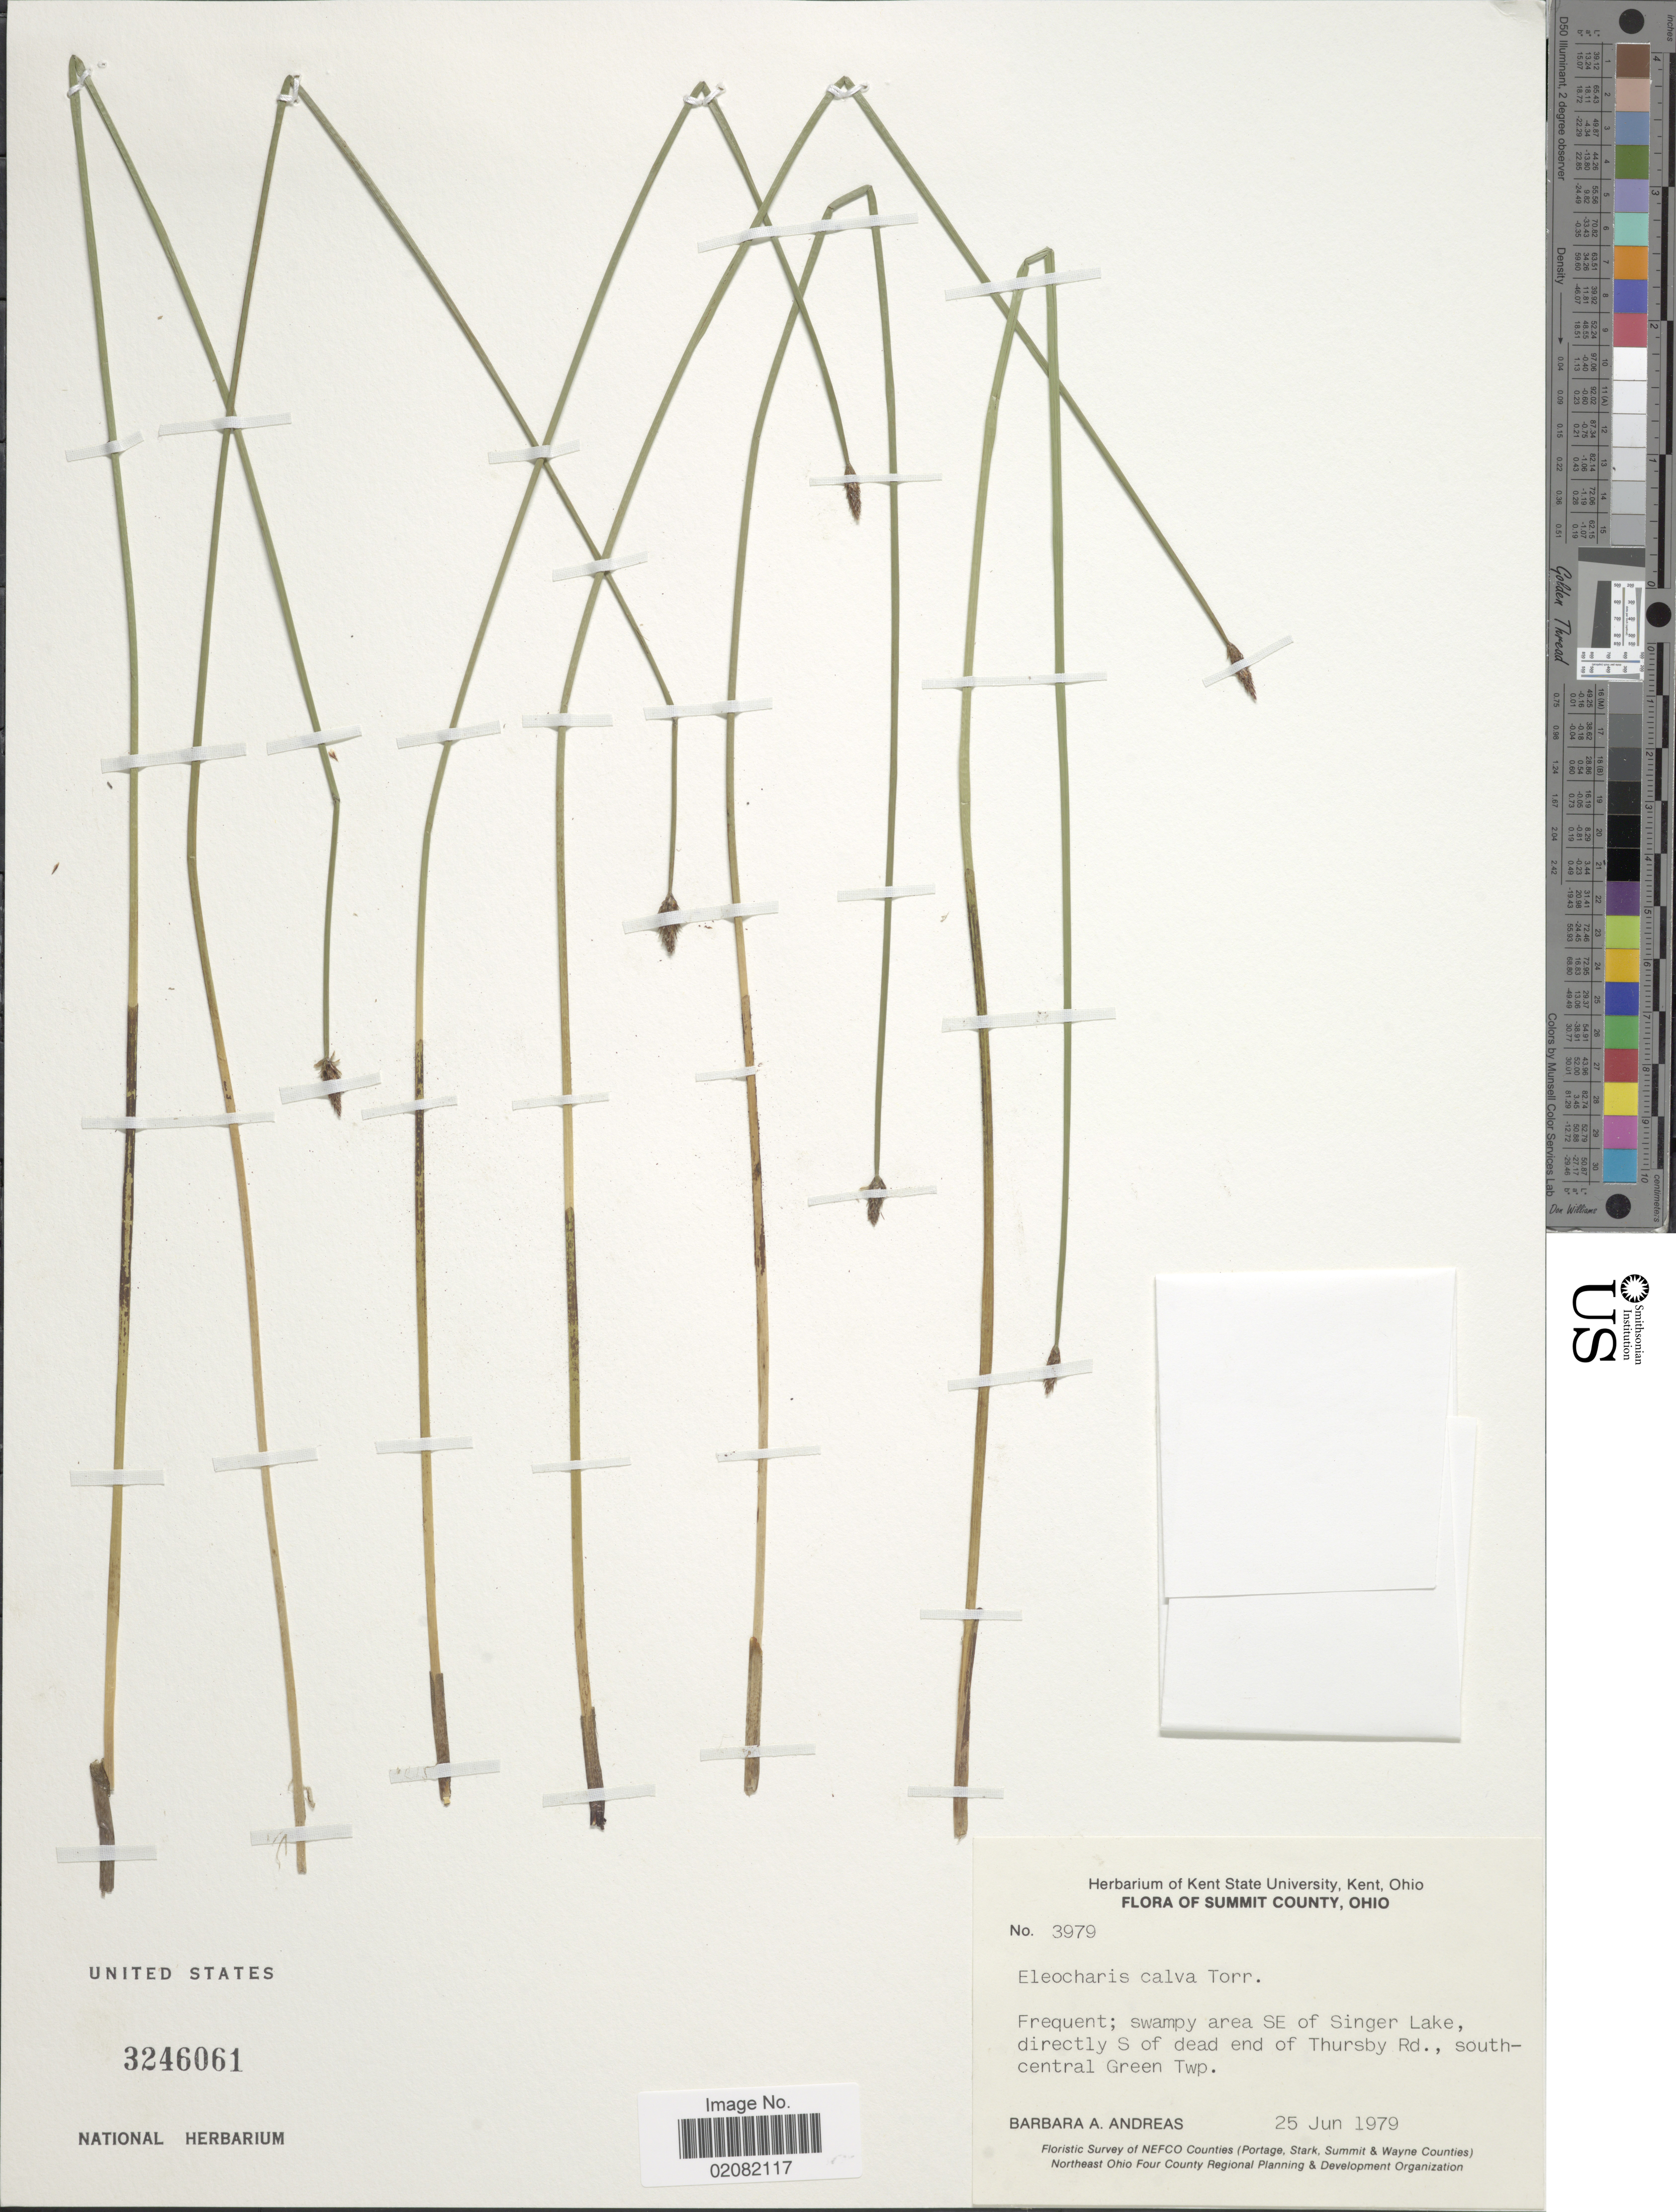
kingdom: Plantae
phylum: Tracheophyta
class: Liliopsida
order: Poales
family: Cyperaceae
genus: Eleocharis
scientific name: Eleocharis erythropoda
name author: Steud.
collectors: B. A. Andreas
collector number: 3979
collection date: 1979-06-25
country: United States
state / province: Ohio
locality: Summit County, Frequent; swamp area SE of Singer Lake directly S of dead end of Thursby Rd., southcentral Green Twp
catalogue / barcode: US 3246061